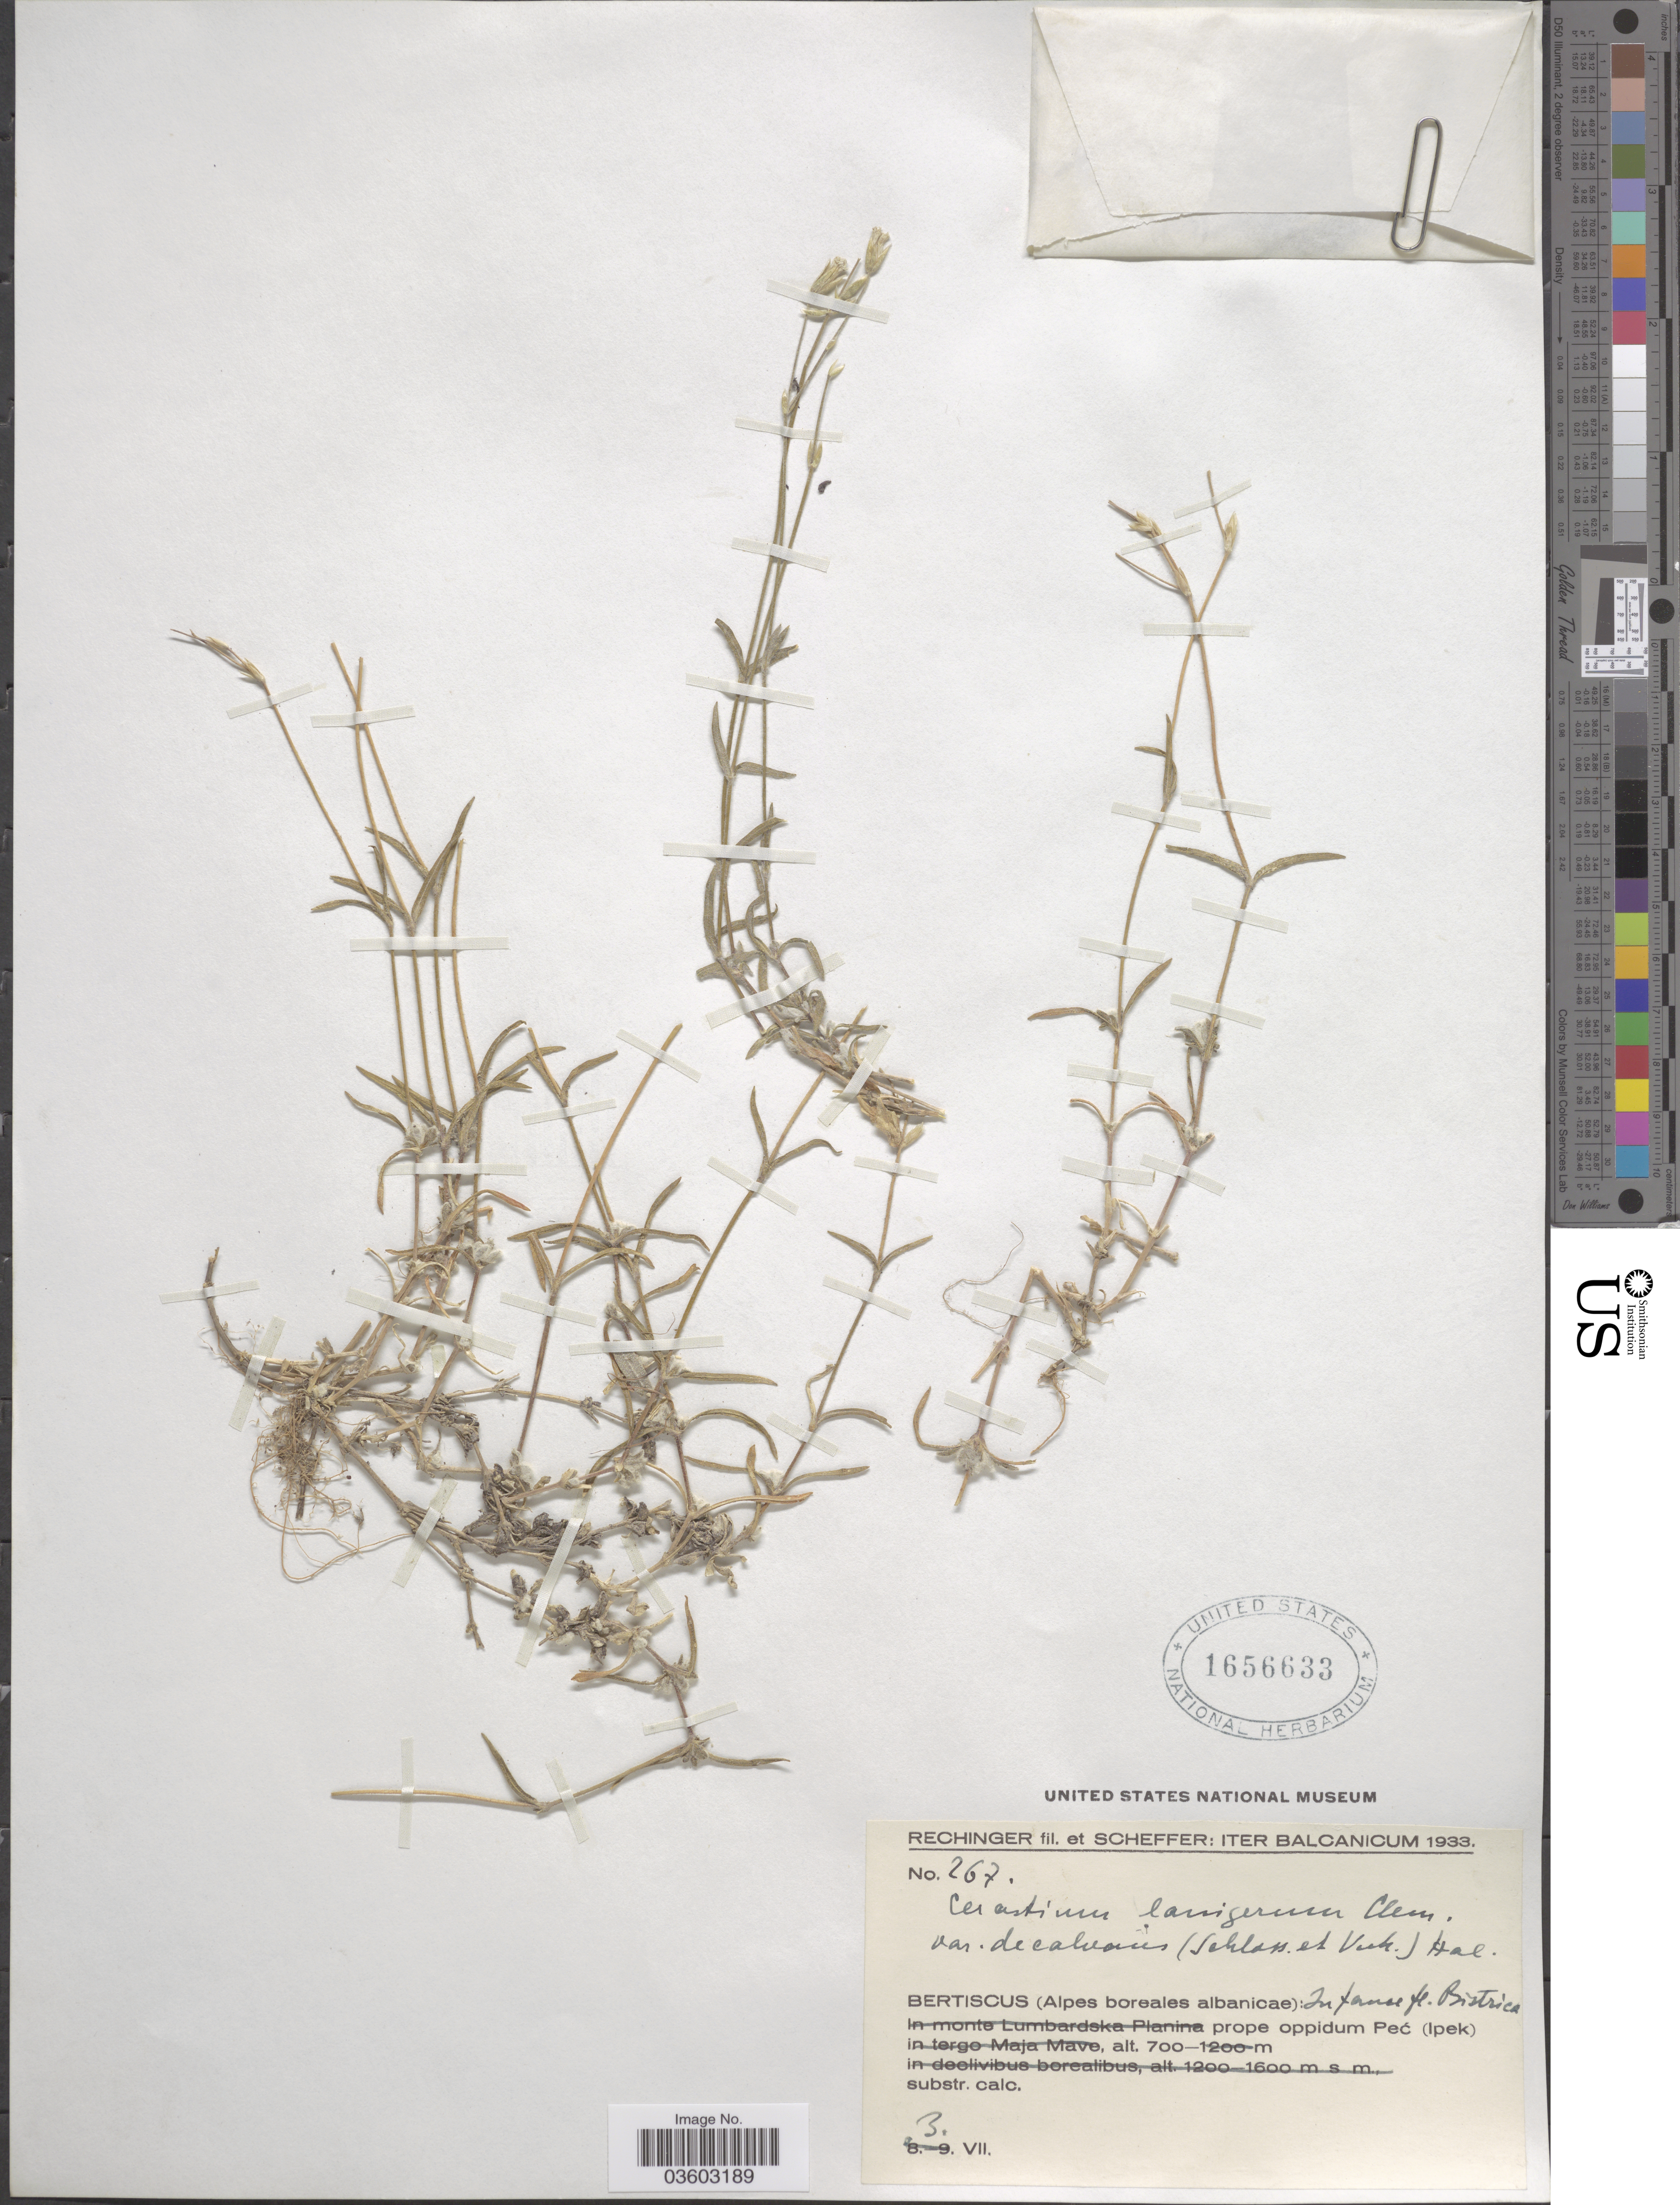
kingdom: Plantae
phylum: Tracheophyta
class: Magnoliopsida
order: Caryophyllales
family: Caryophyllaceae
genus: Cerastium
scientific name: Cerastium lanigerum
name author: Desv.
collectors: -- Rechinger & Scheffer, --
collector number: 267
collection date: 1933-07-03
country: Albania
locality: Iter Balcanicum. Bertiscus (Alpes boreales albanicae): In fanse [interpreted] fl. Bistrica prope oppidum Peć (Ipek).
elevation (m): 700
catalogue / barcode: US 1656633